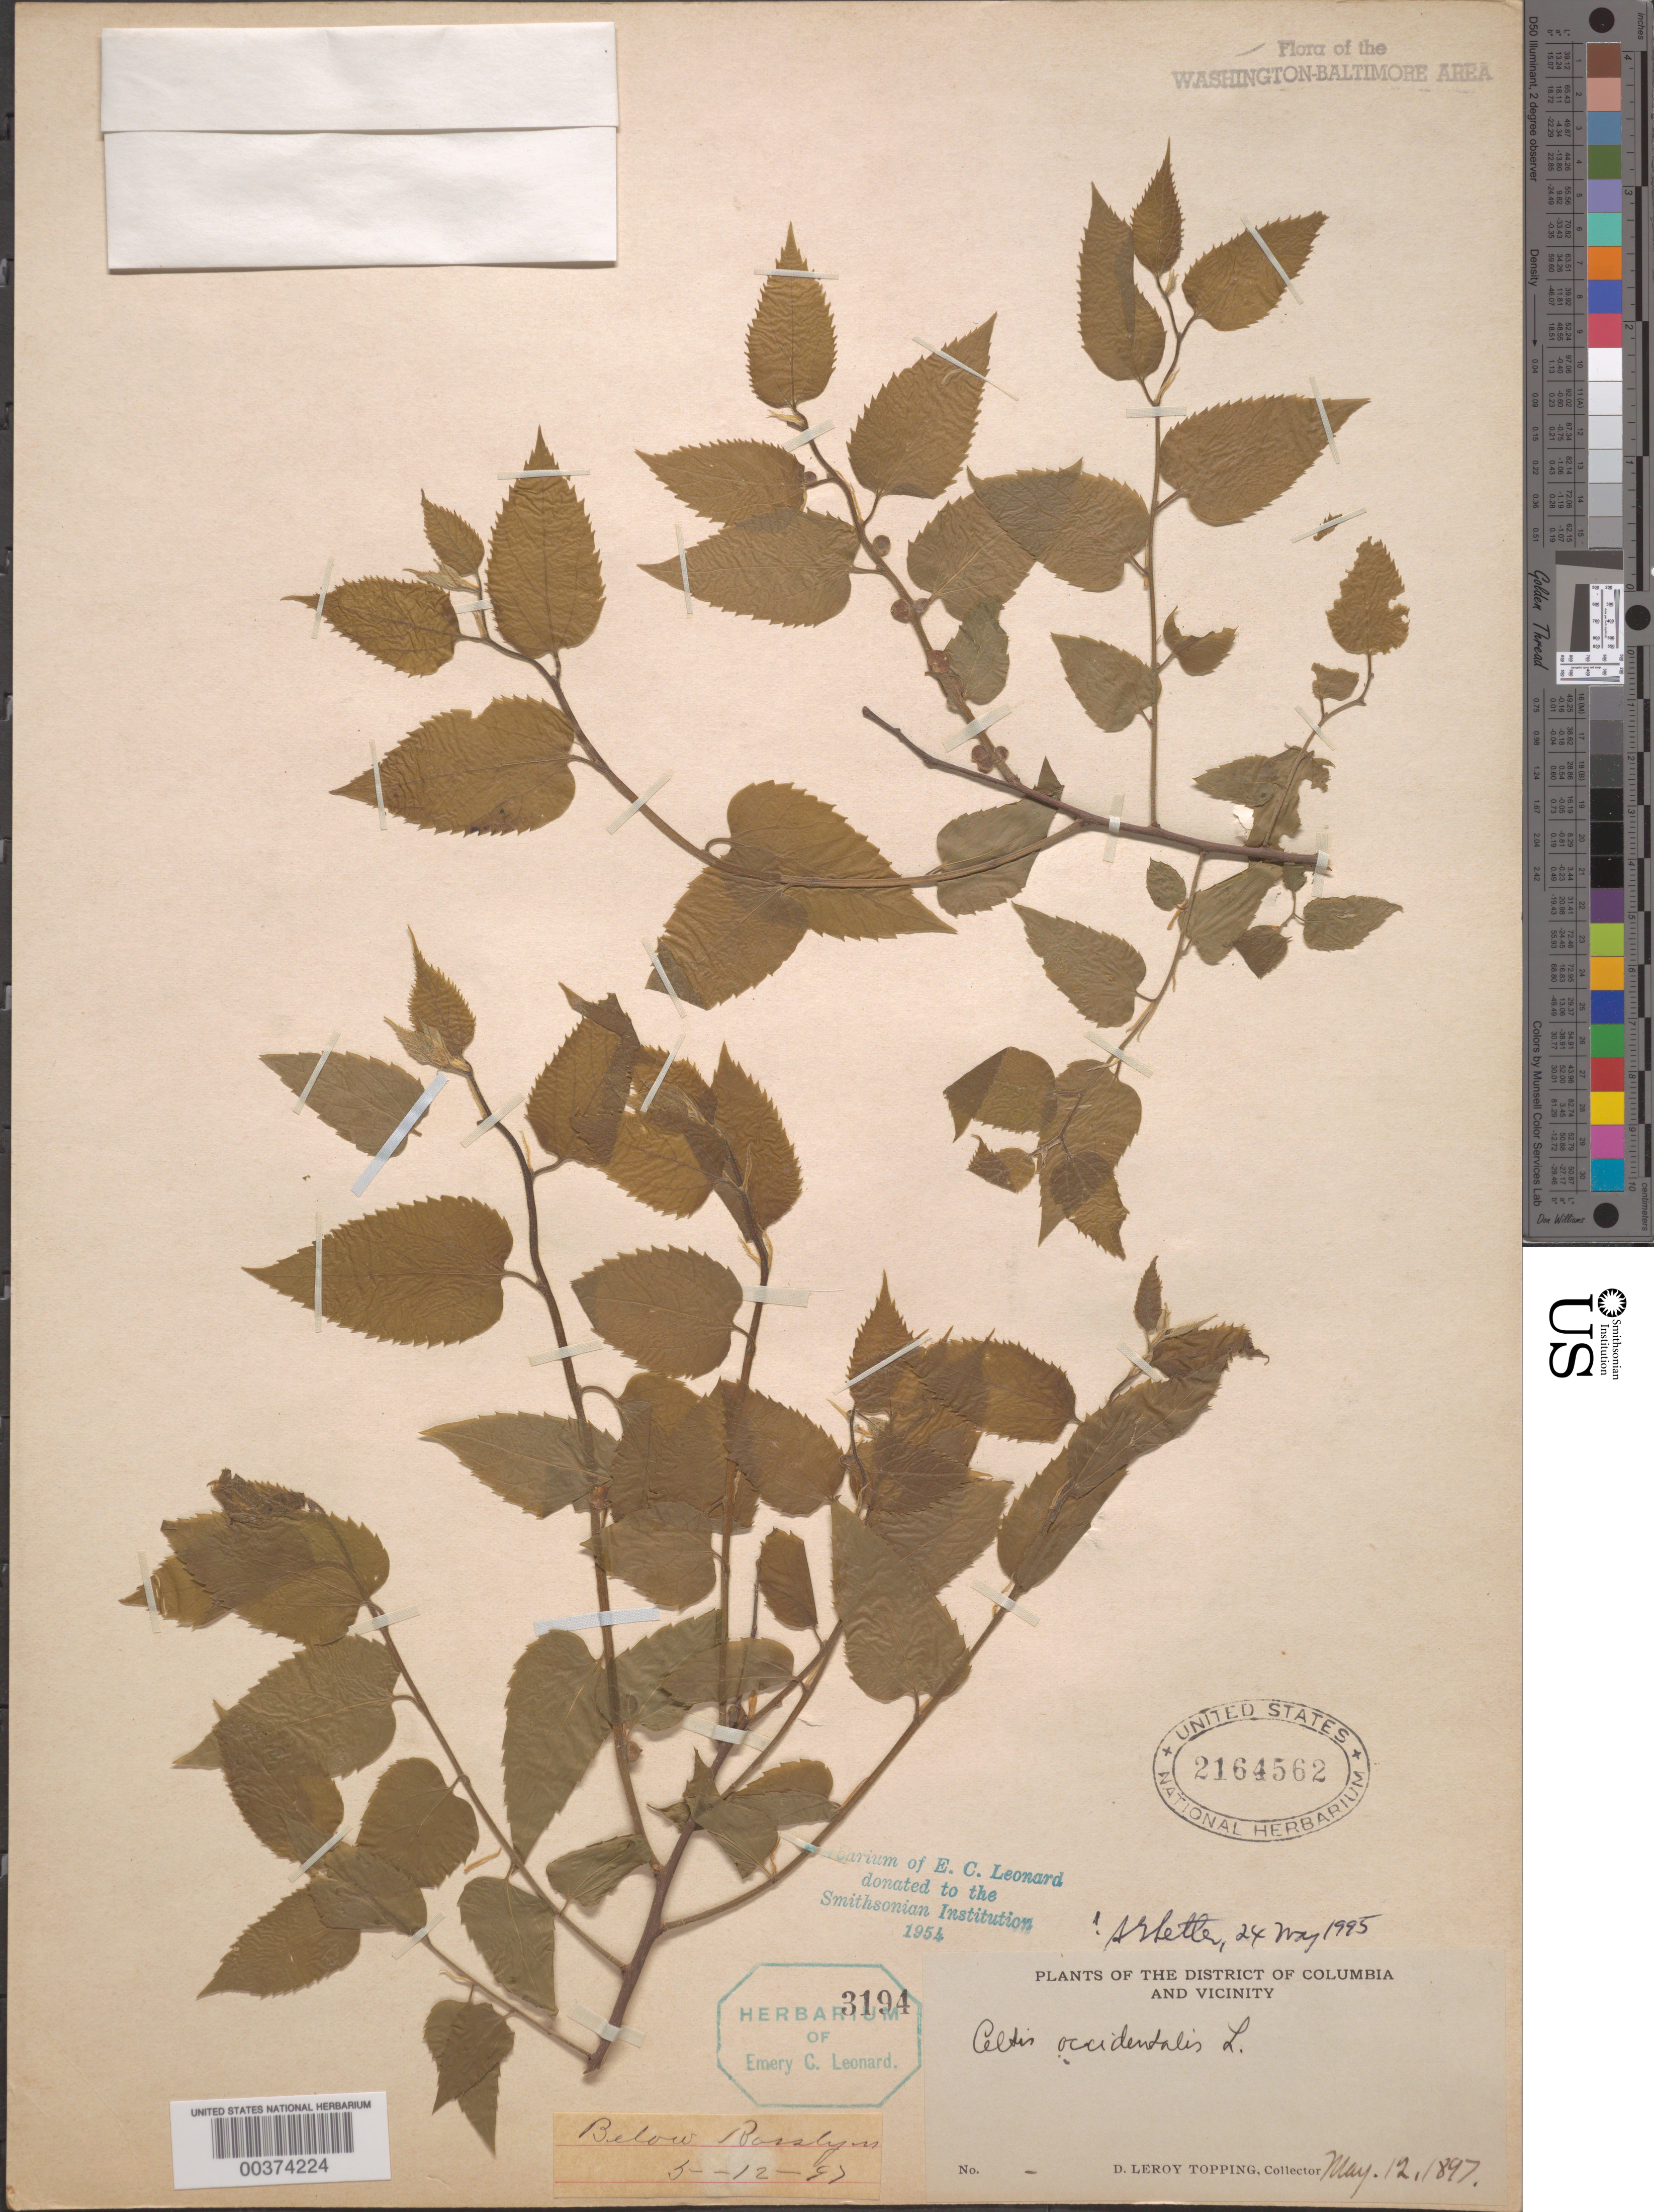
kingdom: Plantae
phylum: Tracheophyta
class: Magnoliopsida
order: Rosales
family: Cannabaceae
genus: Celtis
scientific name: Celtis occidentalis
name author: L.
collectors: D. L. Topping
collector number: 3194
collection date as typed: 12 May 1897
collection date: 1897-05-12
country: United States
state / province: Virginia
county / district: Arlington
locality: Below Rosslyn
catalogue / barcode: US 2164562